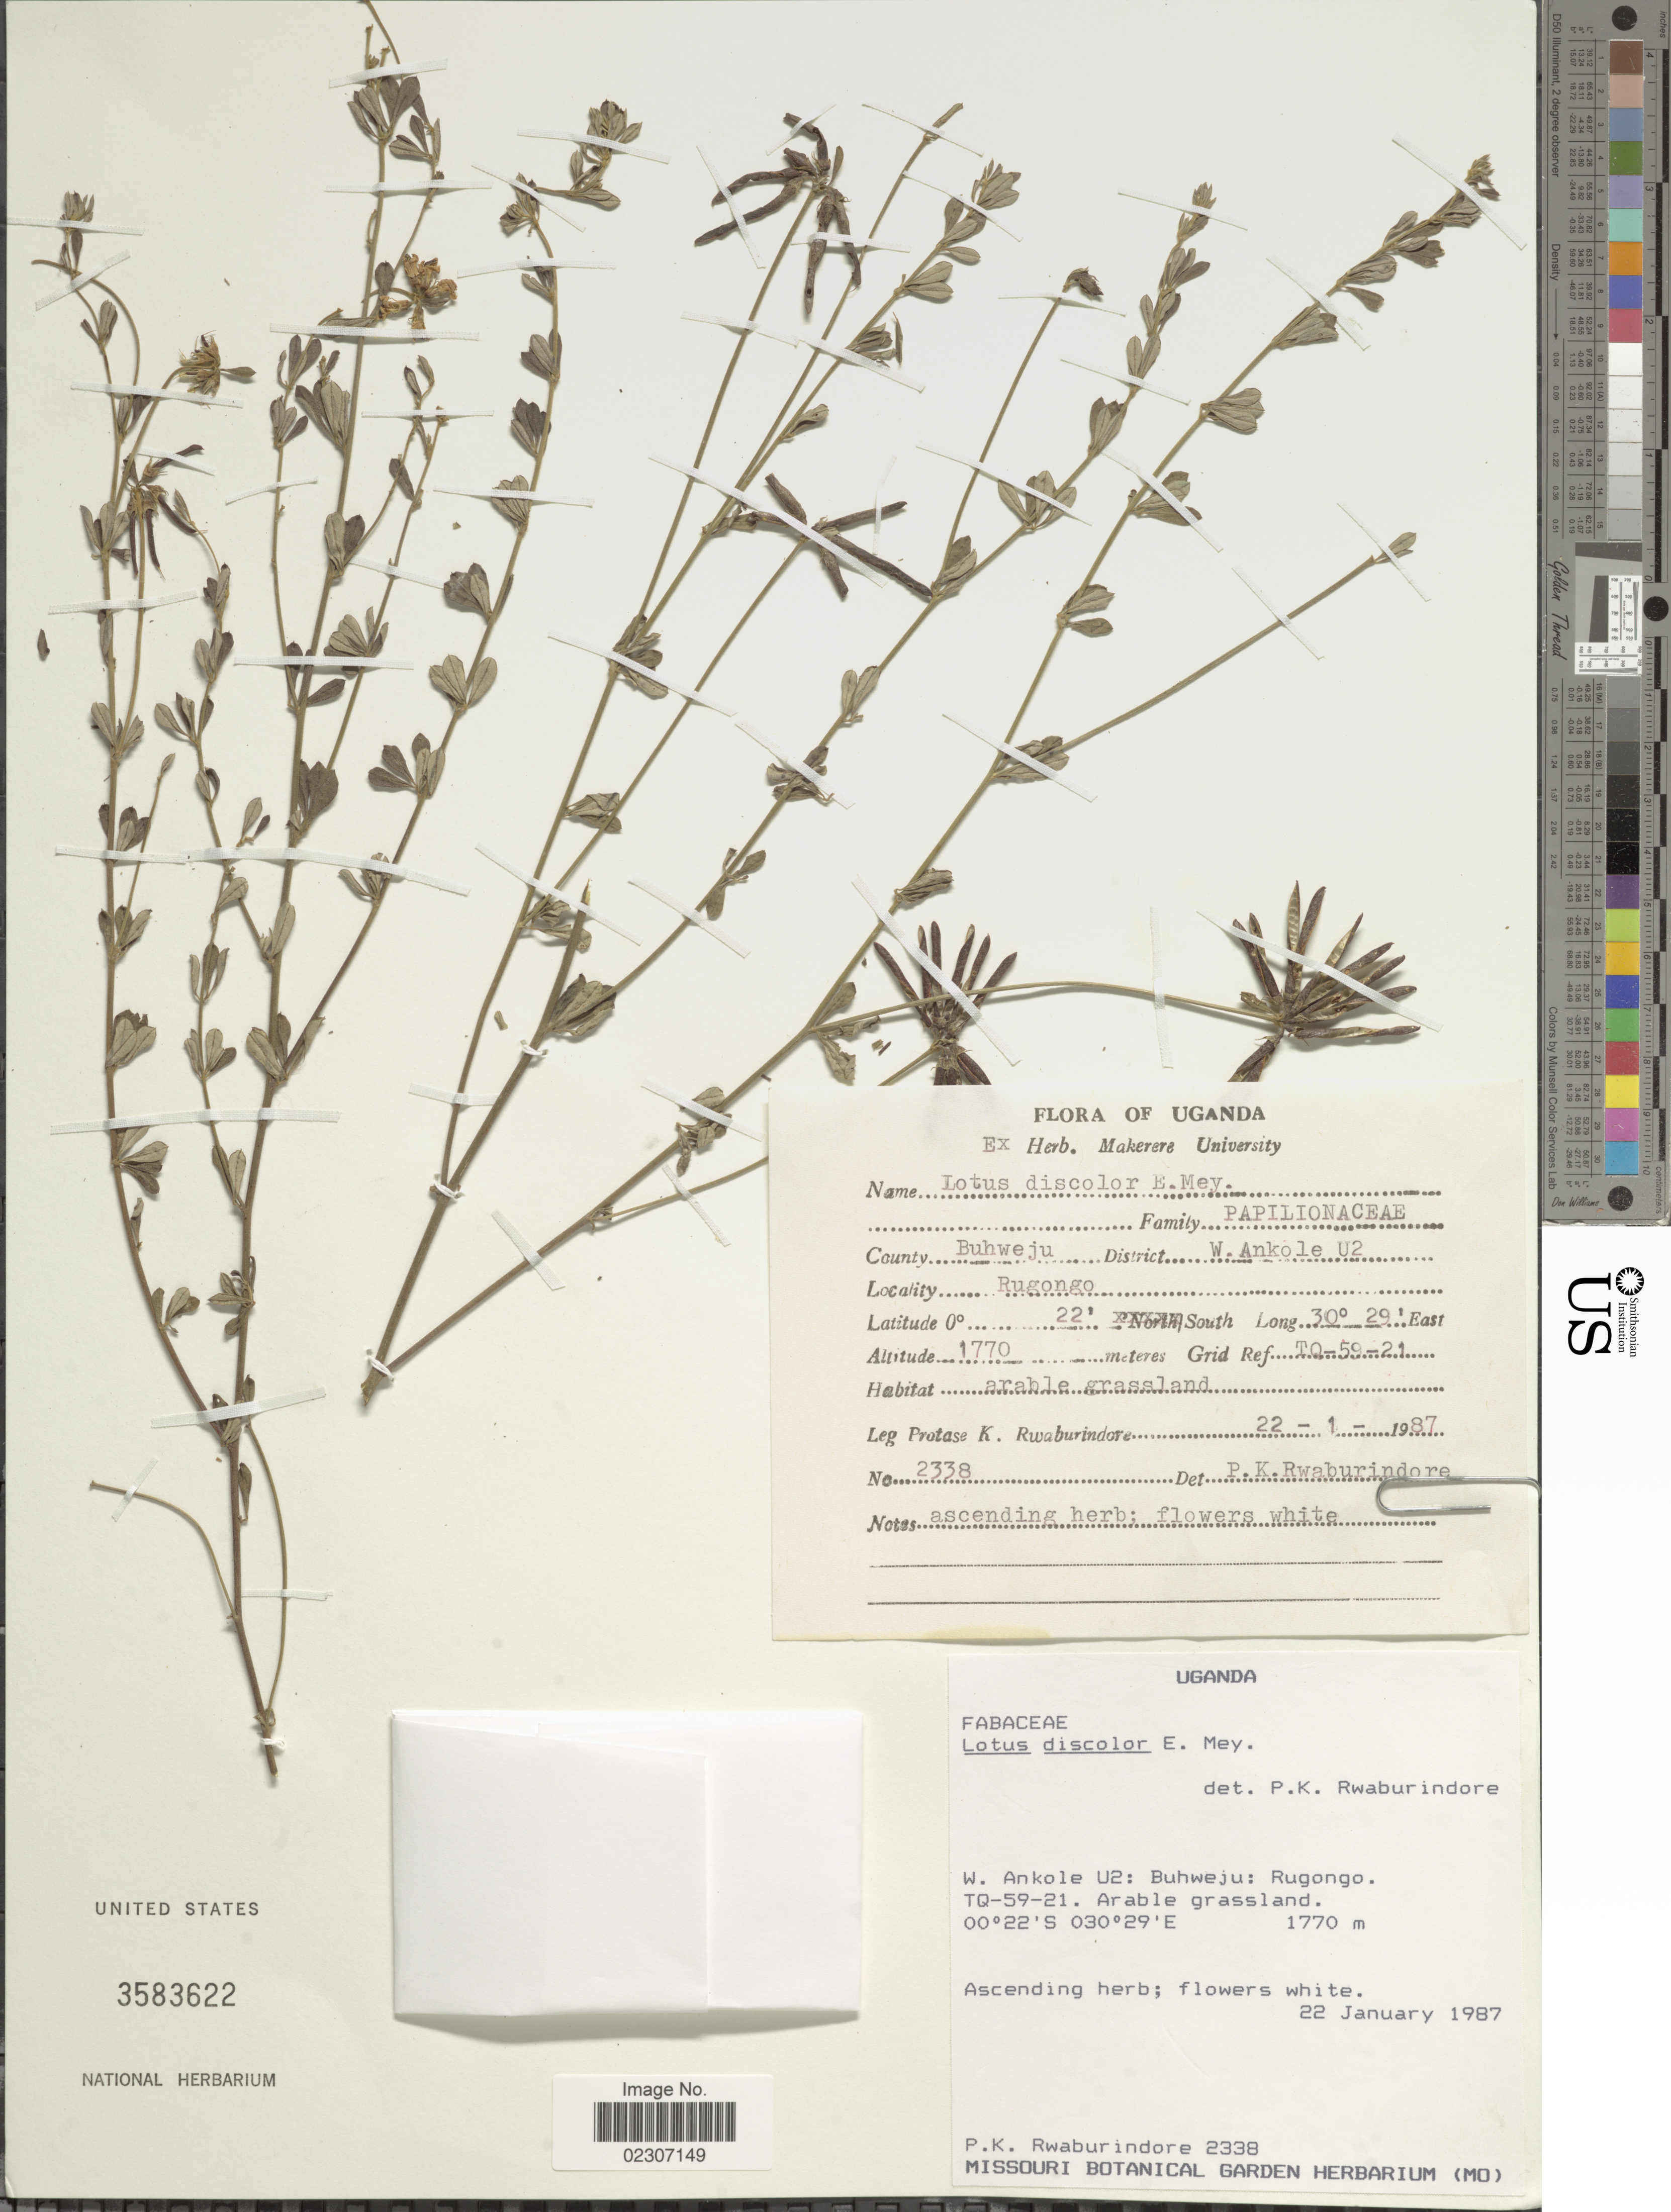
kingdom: Plantae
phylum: Tracheophyta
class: Magnoliopsida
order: Fabales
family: Fabaceae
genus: Lotus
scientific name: Lotus discolor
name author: E. Mey.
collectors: P. Rwaburindore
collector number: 2338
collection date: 1987-01-22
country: Uganda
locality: Uganda, County Buweja, District W. Ankole U2, Rugongo.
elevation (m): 1770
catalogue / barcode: US 3583622